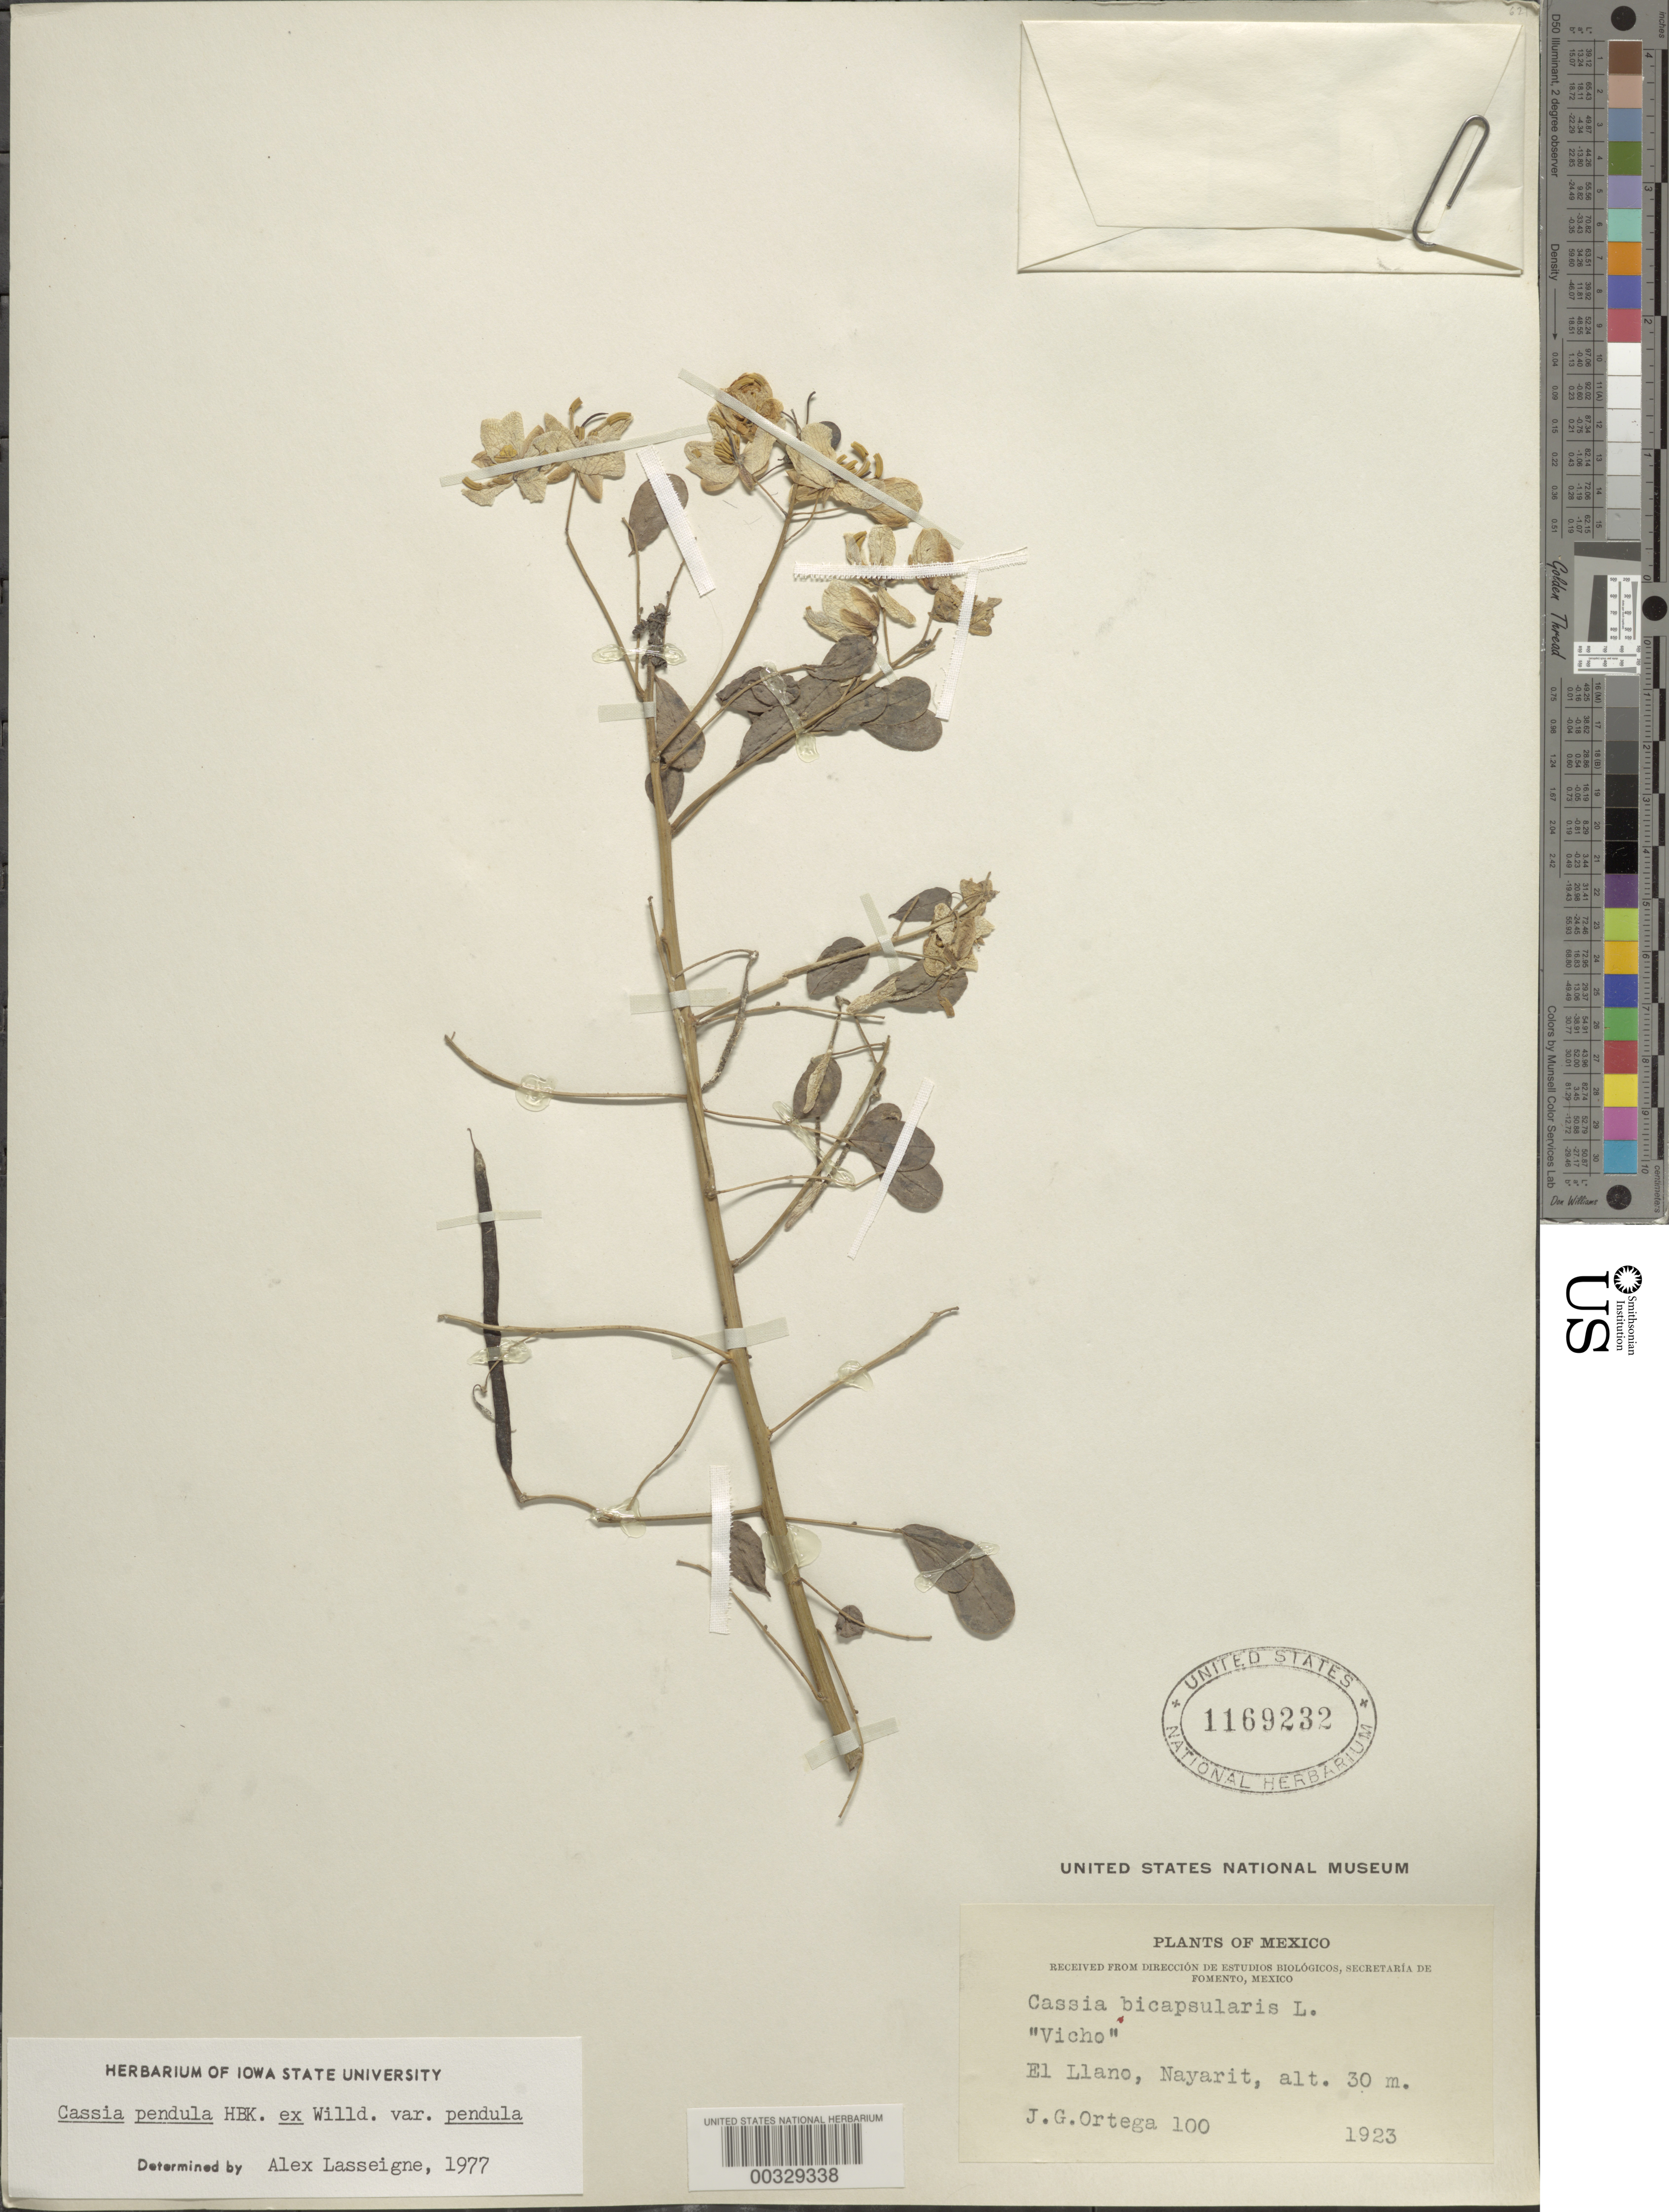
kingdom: Plantae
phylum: Tracheophyta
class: Magnoliopsida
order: Fabales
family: Fabaceae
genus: Senna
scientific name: Senna pendula var. pendula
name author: (Humb. & Bonpl. ex Willd.) H.S. Irwin & Barneby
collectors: J. Ortega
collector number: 100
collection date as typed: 1923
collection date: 1923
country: Mexico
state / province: Nayarit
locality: El llano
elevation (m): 30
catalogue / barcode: US 1169232